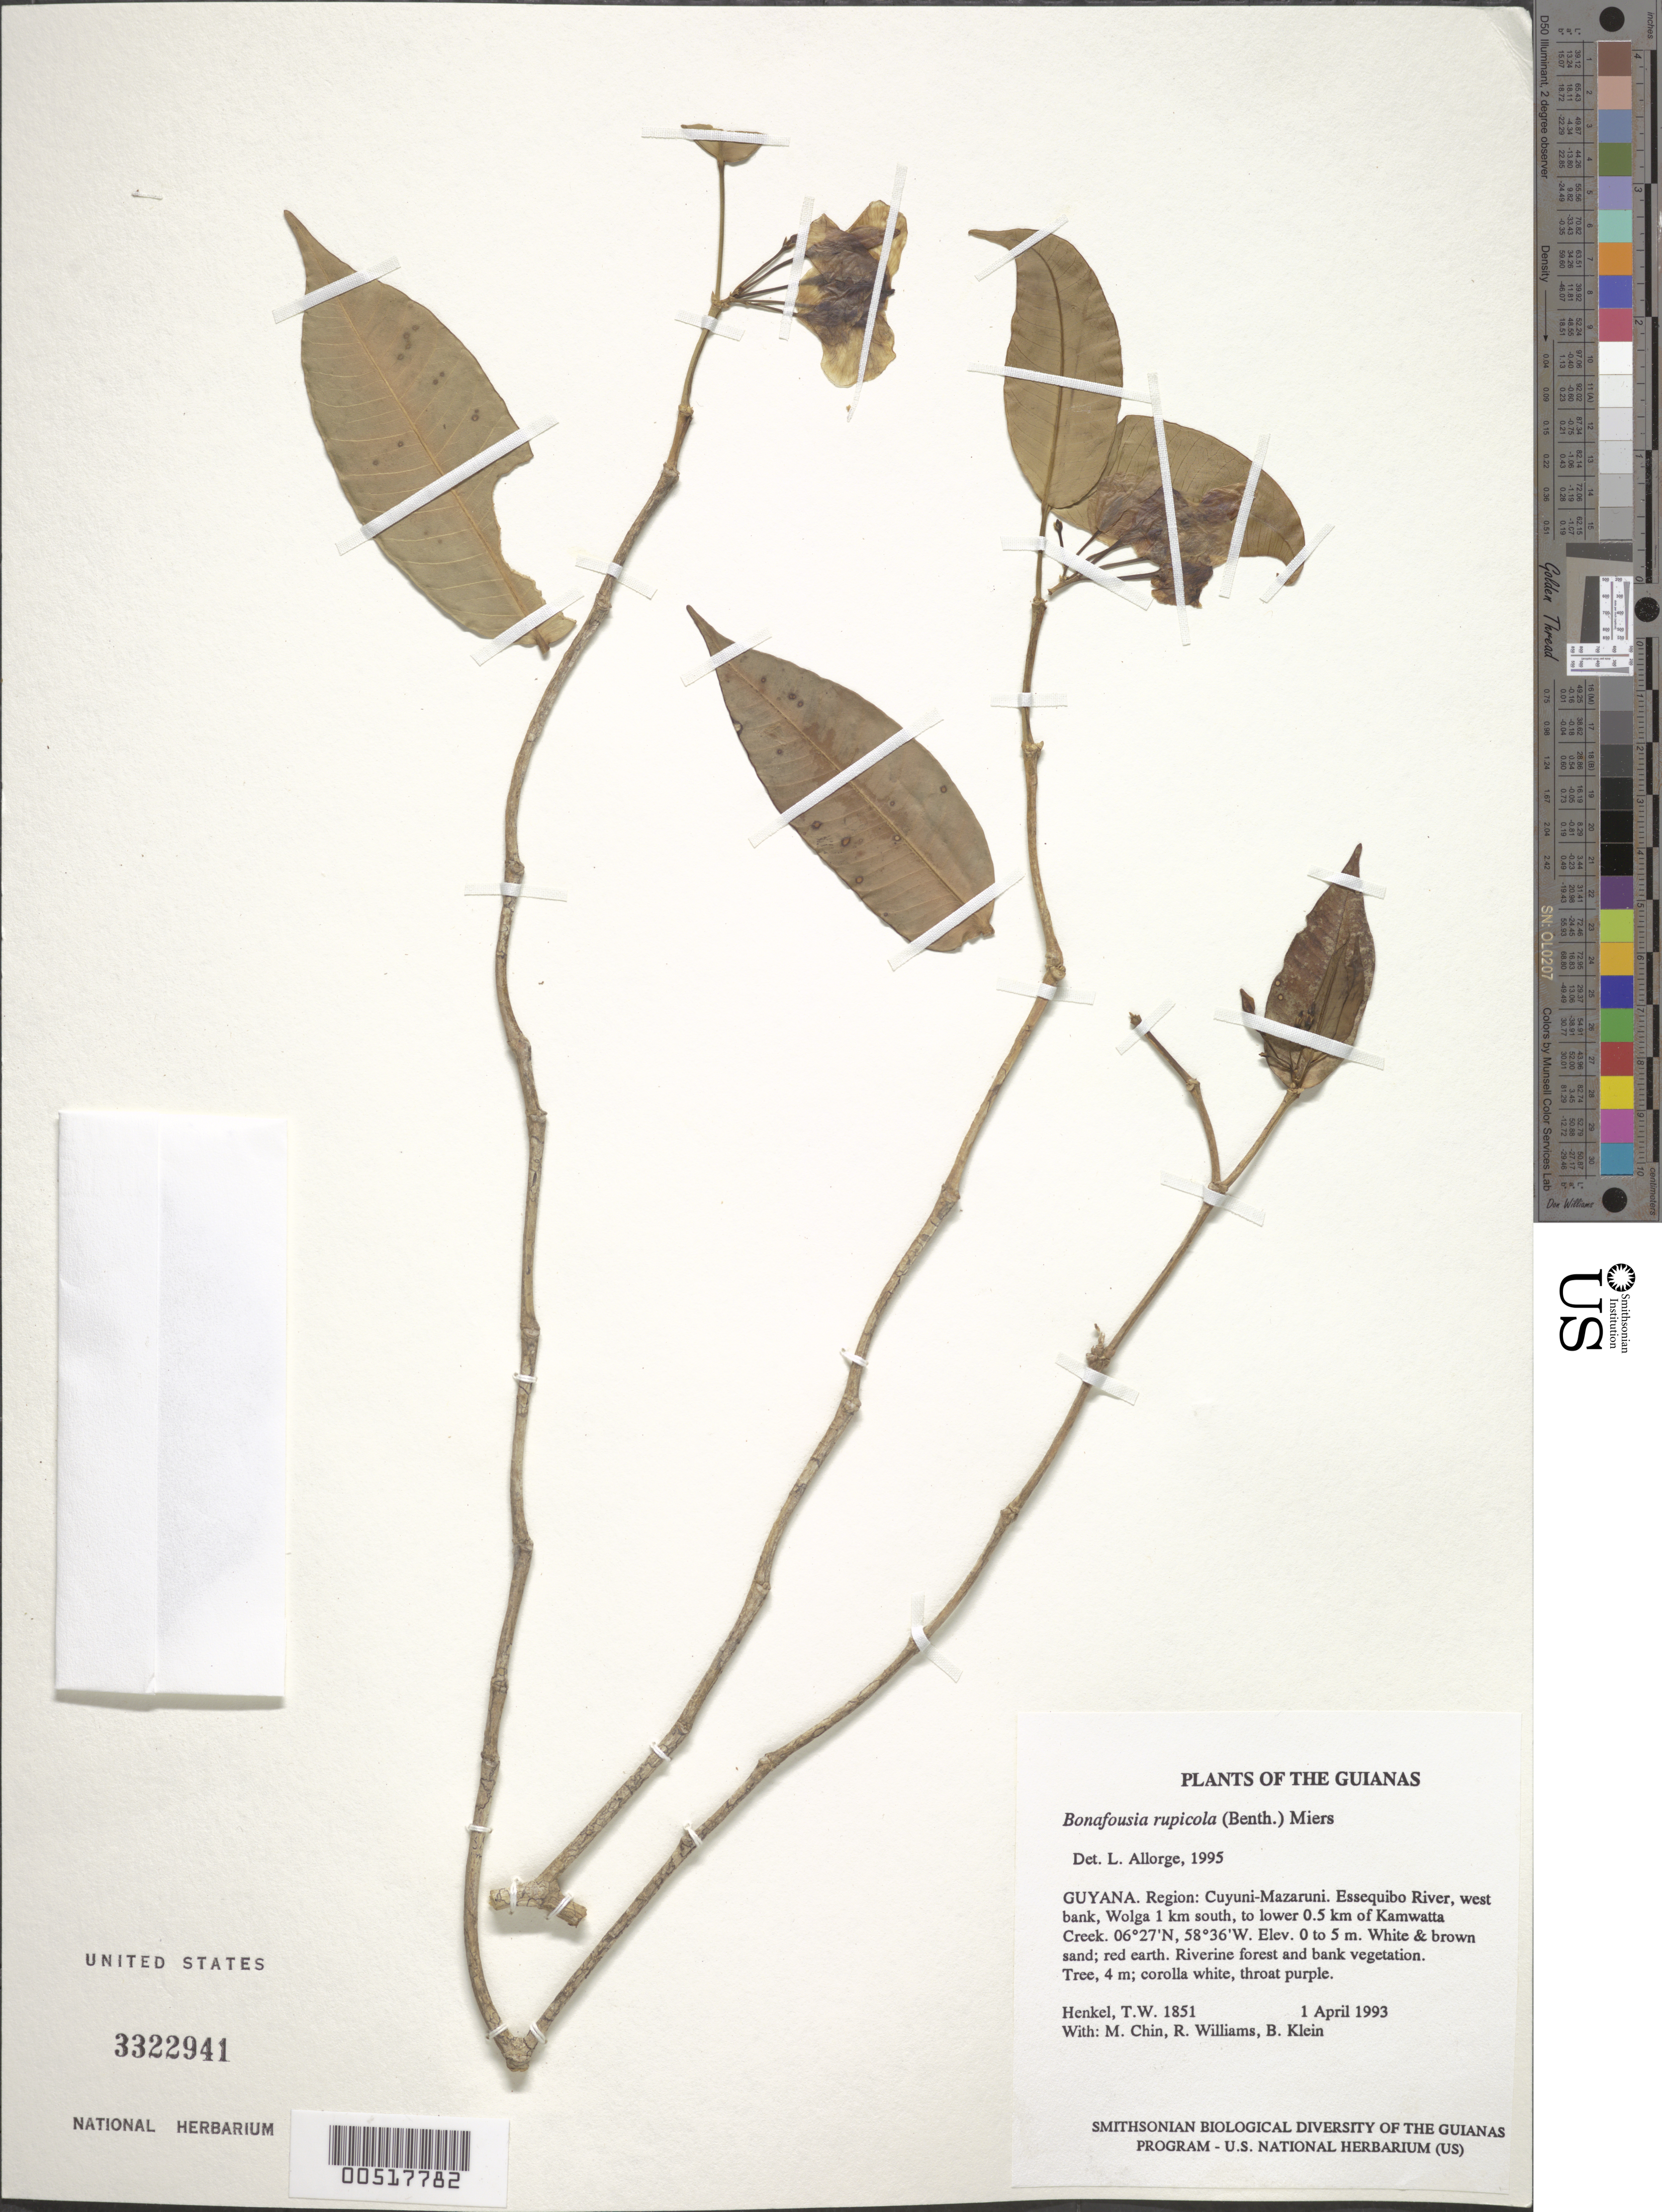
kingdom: Plantae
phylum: Tracheophyta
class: Magnoliopsida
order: Gentianales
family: Apocynaceae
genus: Bonafousia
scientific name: Bonafousia rupicola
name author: (Benth.) Miers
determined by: Allorge, L.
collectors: T. Henkel, M. Chin, R. Williams & B. Klein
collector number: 1851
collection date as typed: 1 April 1993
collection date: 1993-04-01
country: Guyana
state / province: Cuyuni-Mazaruni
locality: Essequibo River, W bank, Wolga 1 km S, to lower 0.5 km of Kamwatta Creek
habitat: White & brown sand; red earth. Riverine forest and bank vegetation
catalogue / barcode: US 3322942